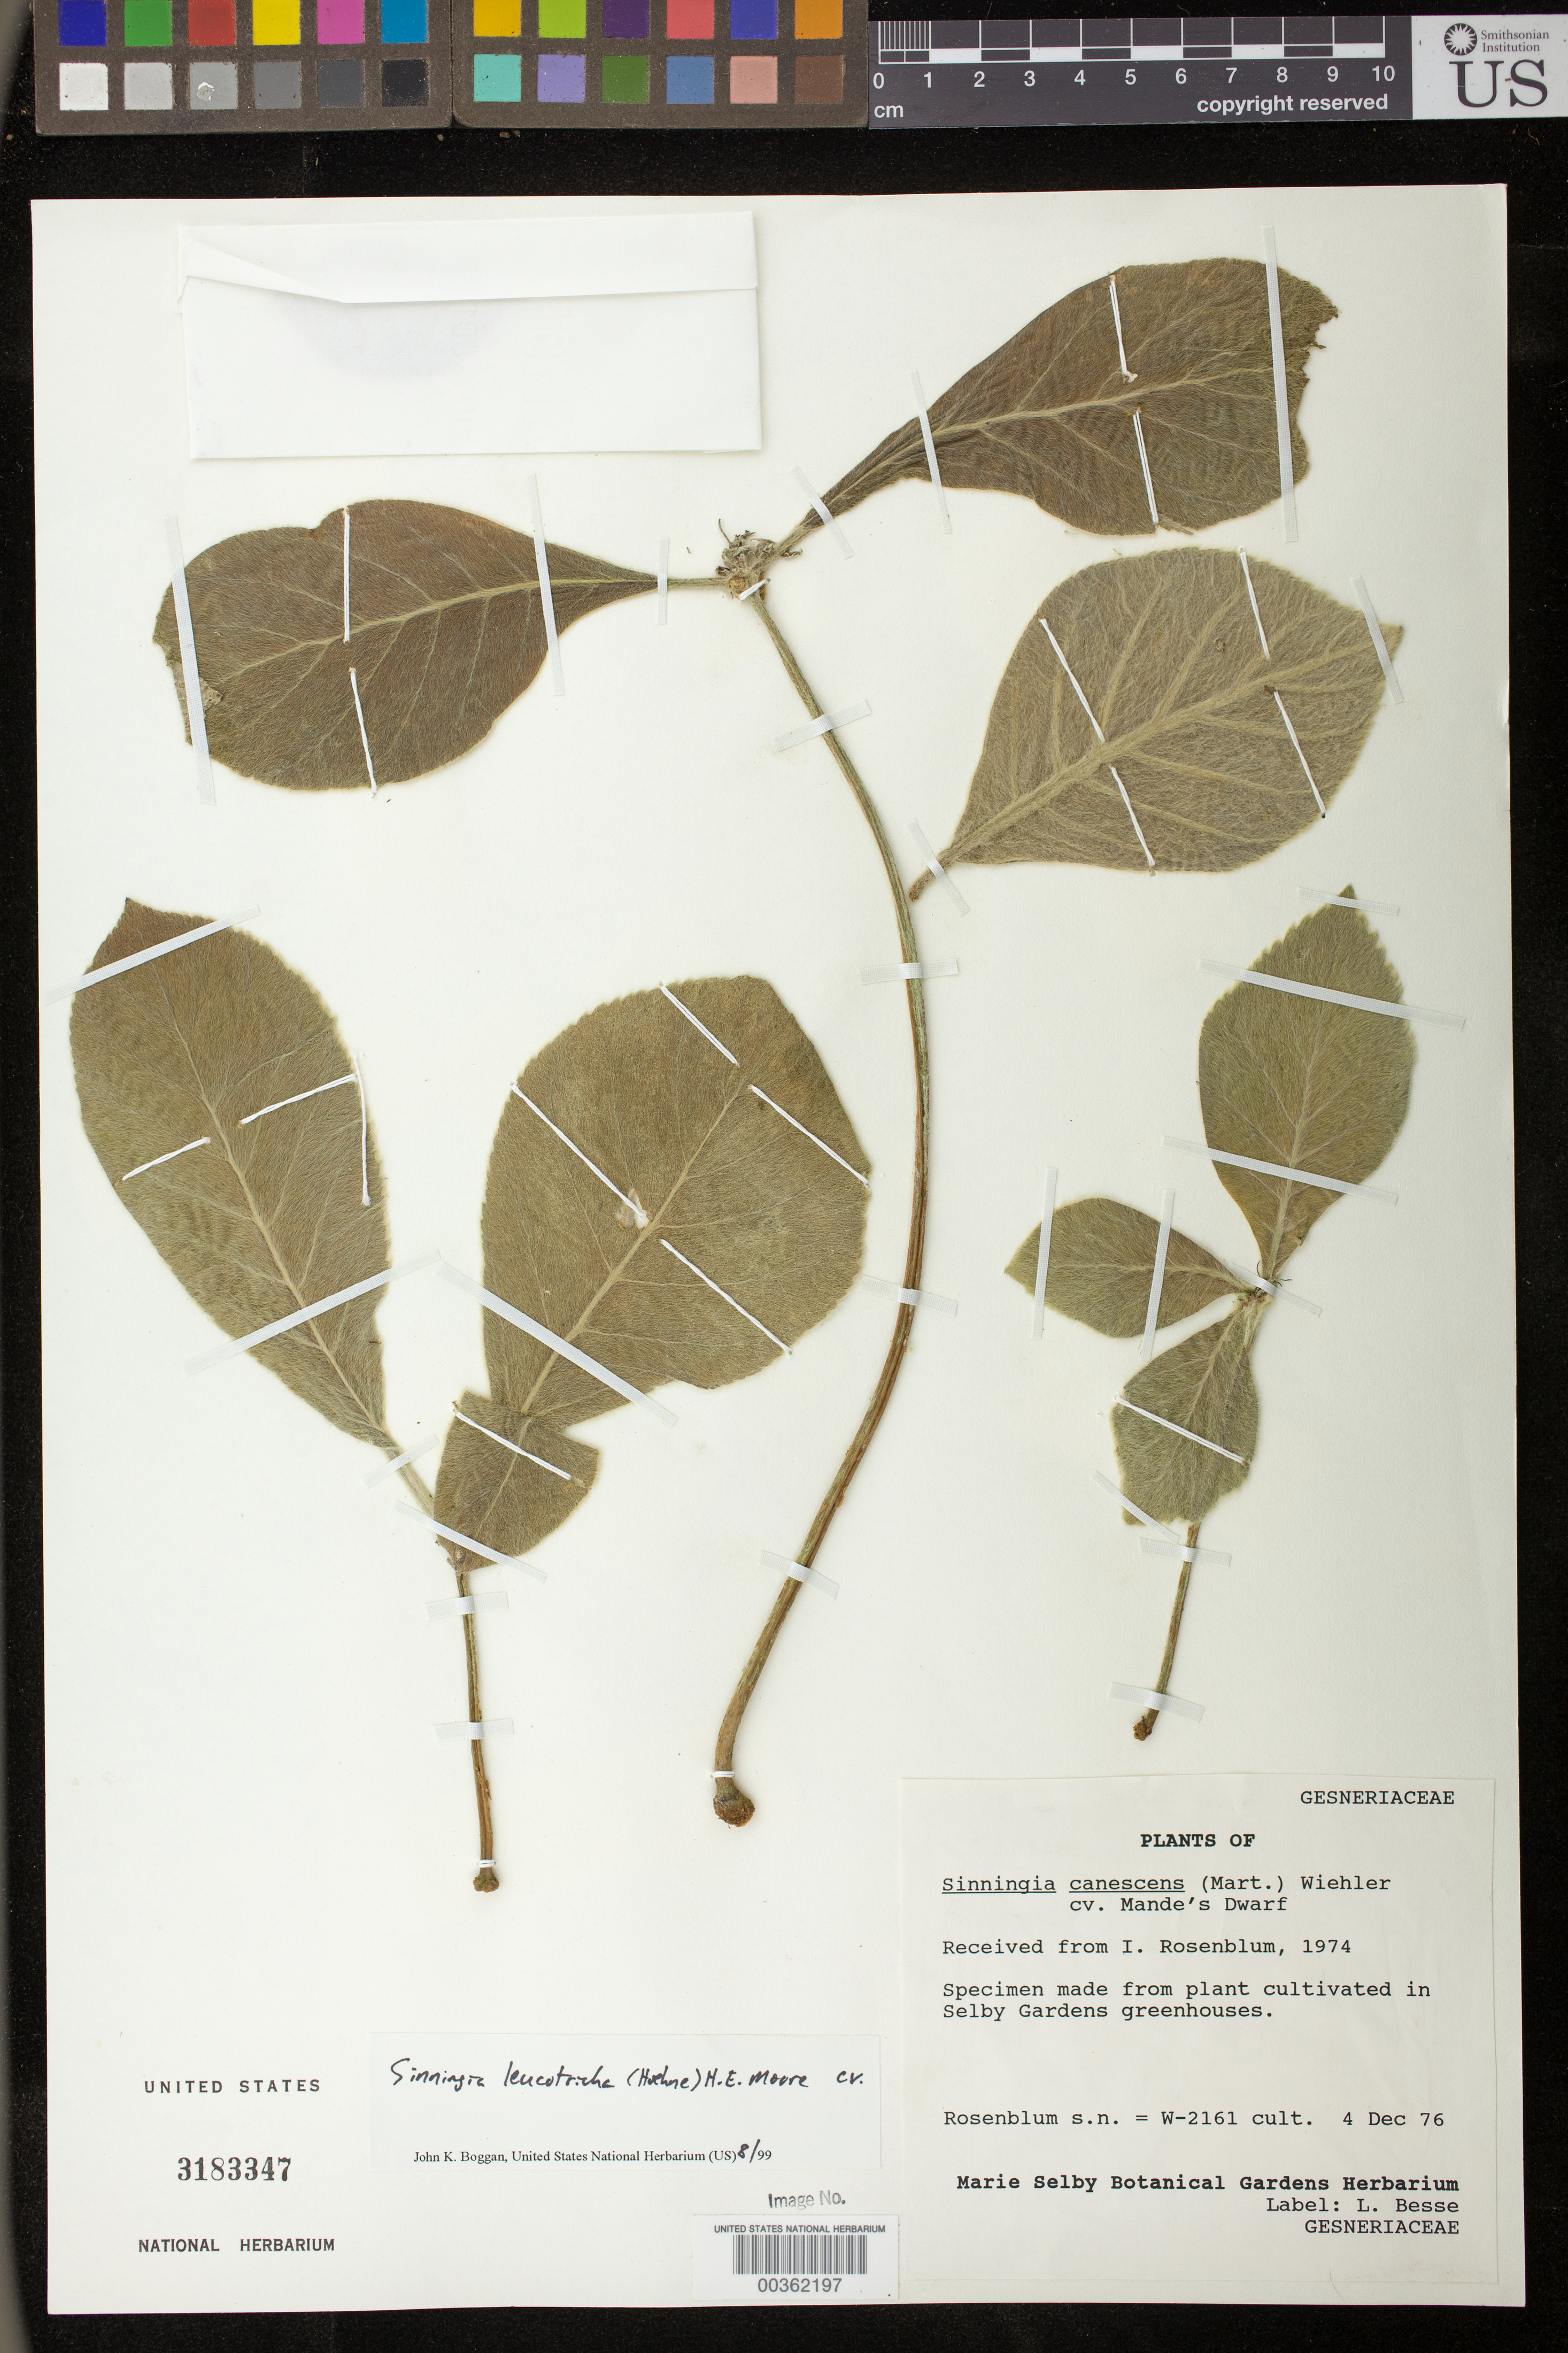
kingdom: Plantae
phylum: Tracheophyta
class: Magnoliopsida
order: Lamiales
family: Gesneriaceae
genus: Sinningia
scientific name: Sinningia leucotricha 'Mandes Dwarf'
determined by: Skog, Laurence E.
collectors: I. Rosenblum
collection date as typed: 04 Dec 1976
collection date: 1976-12-04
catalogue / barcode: US 3183347